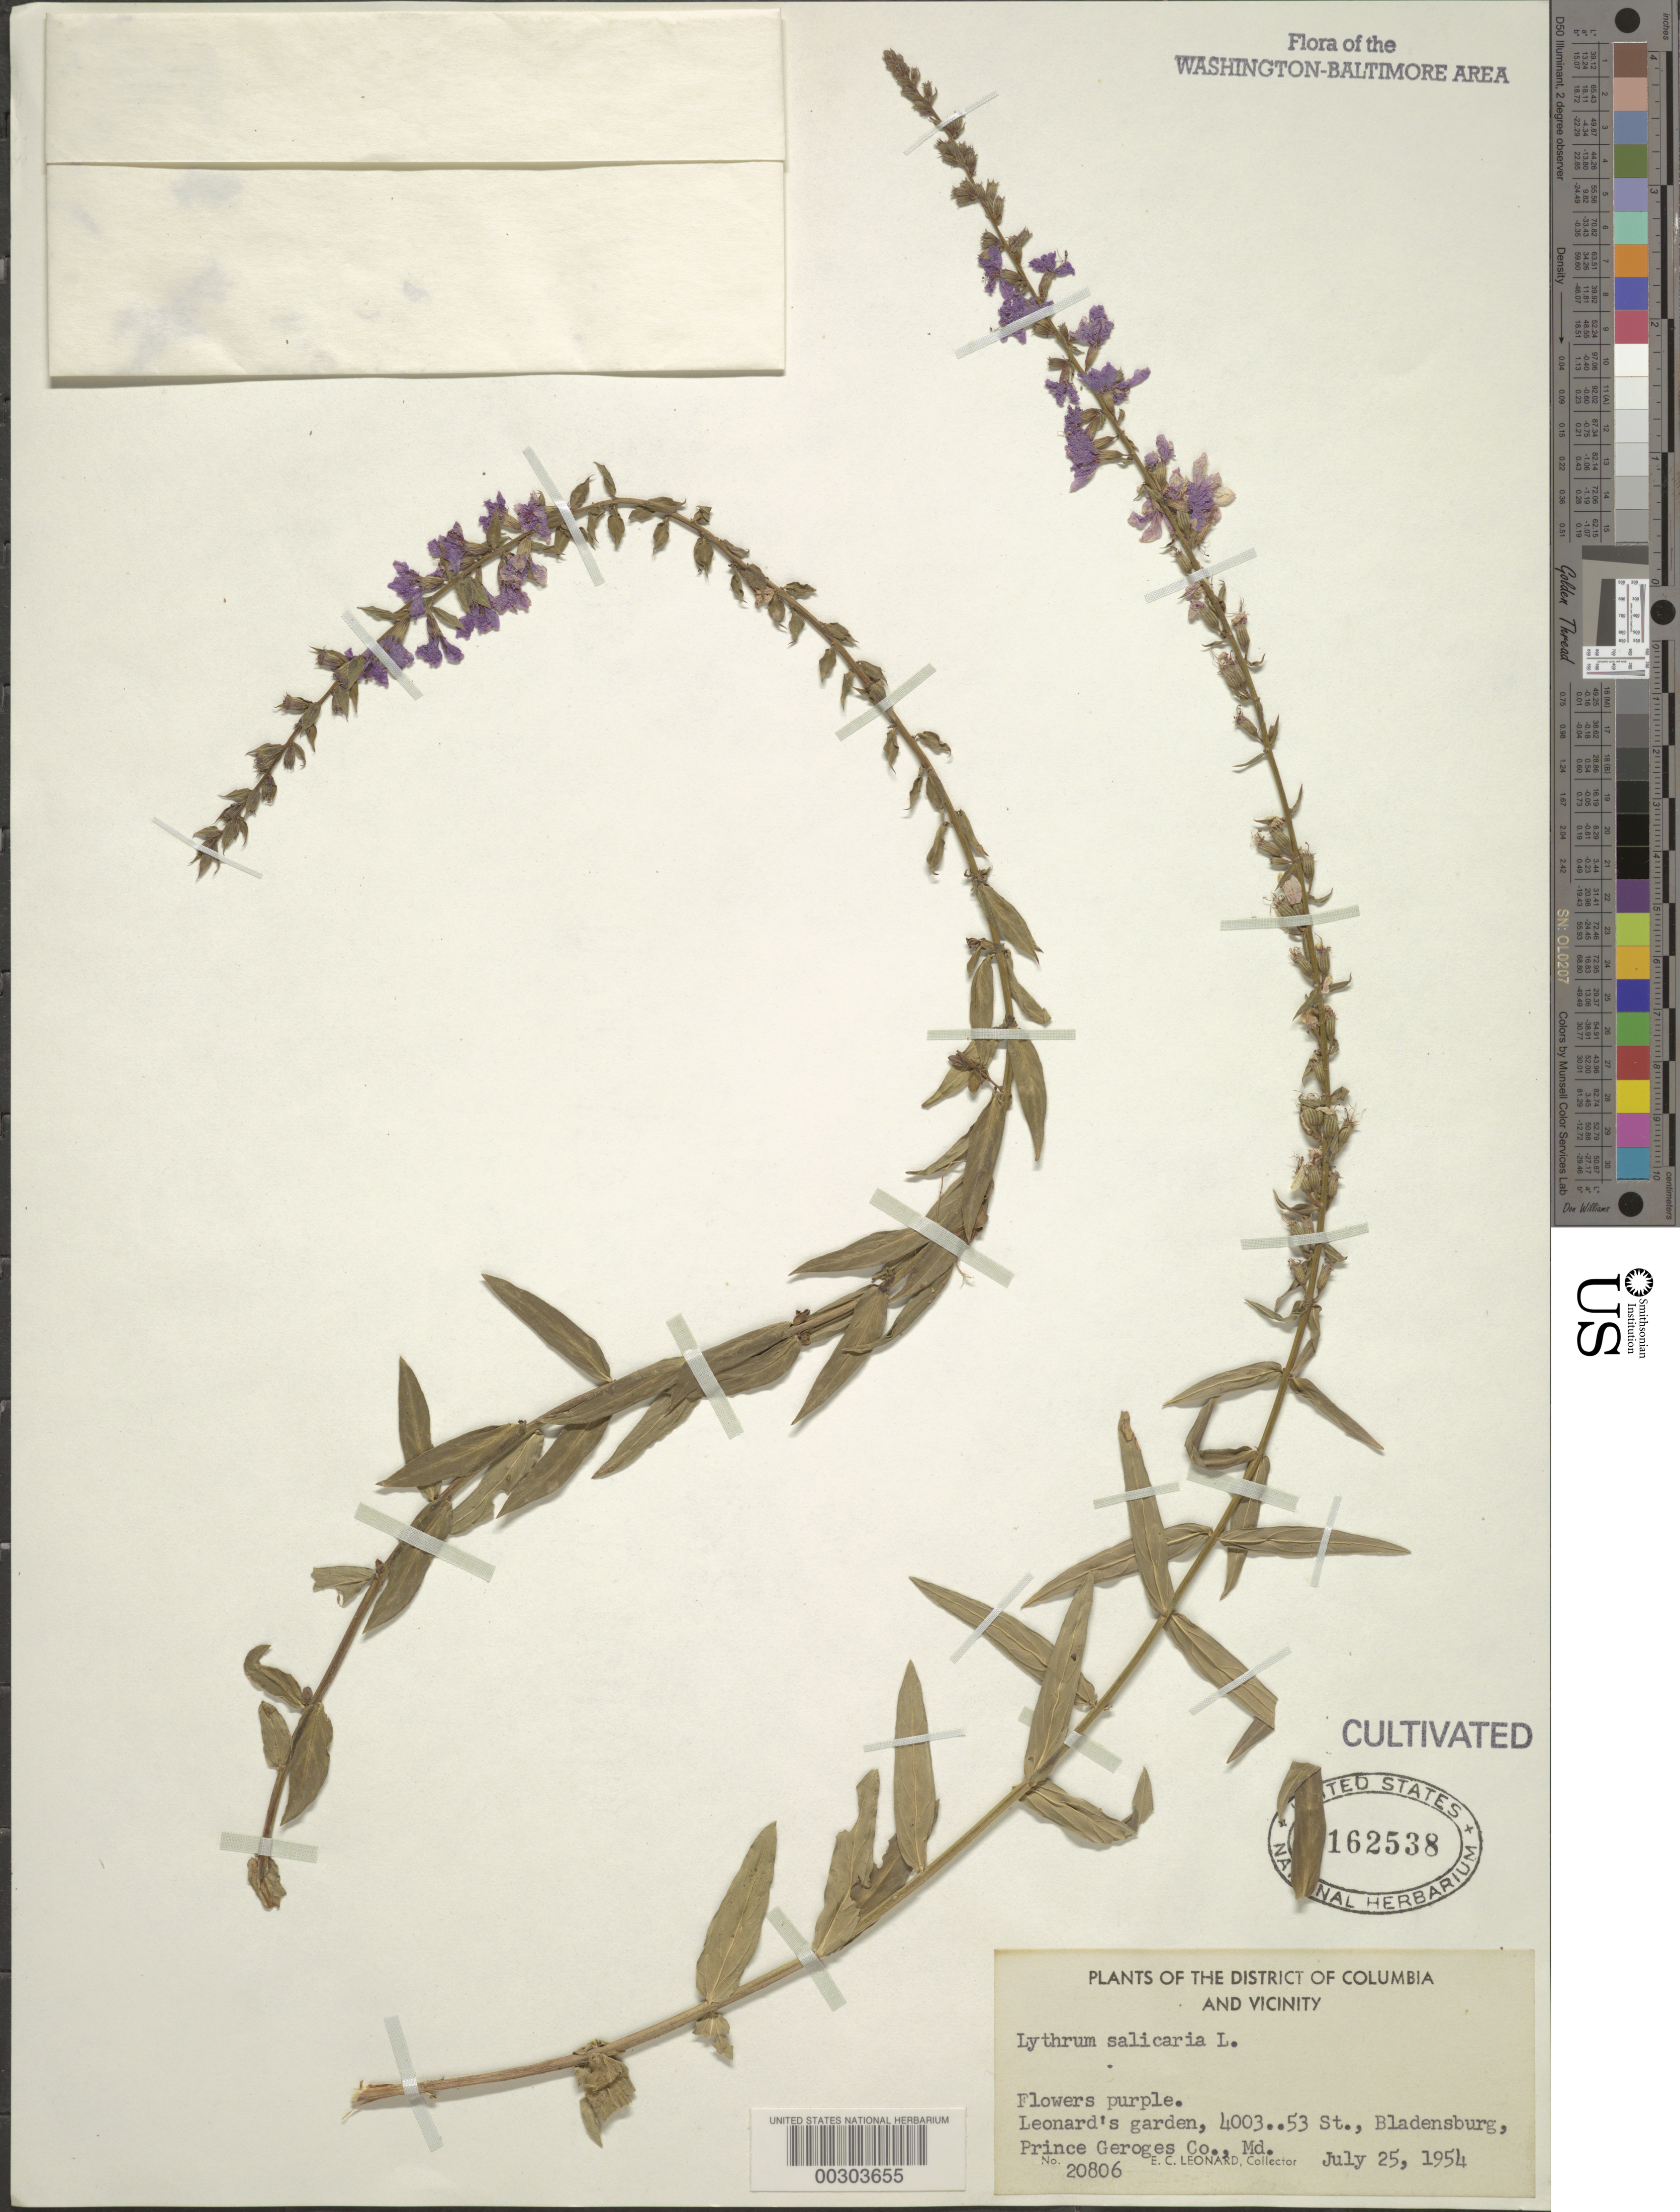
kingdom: Plantae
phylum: Tracheophyta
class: Magnoliopsida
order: Myrtales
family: Lythraceae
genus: Lythrum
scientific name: Lythrum salicaria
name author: L.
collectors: E. C. Leonard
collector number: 20806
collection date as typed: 25 Jul 1954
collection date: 1954-07-25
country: United States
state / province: Maryland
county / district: Prince George's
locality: Bladensburg, 4003 53 St, Leonard's Garden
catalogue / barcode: US 2162538